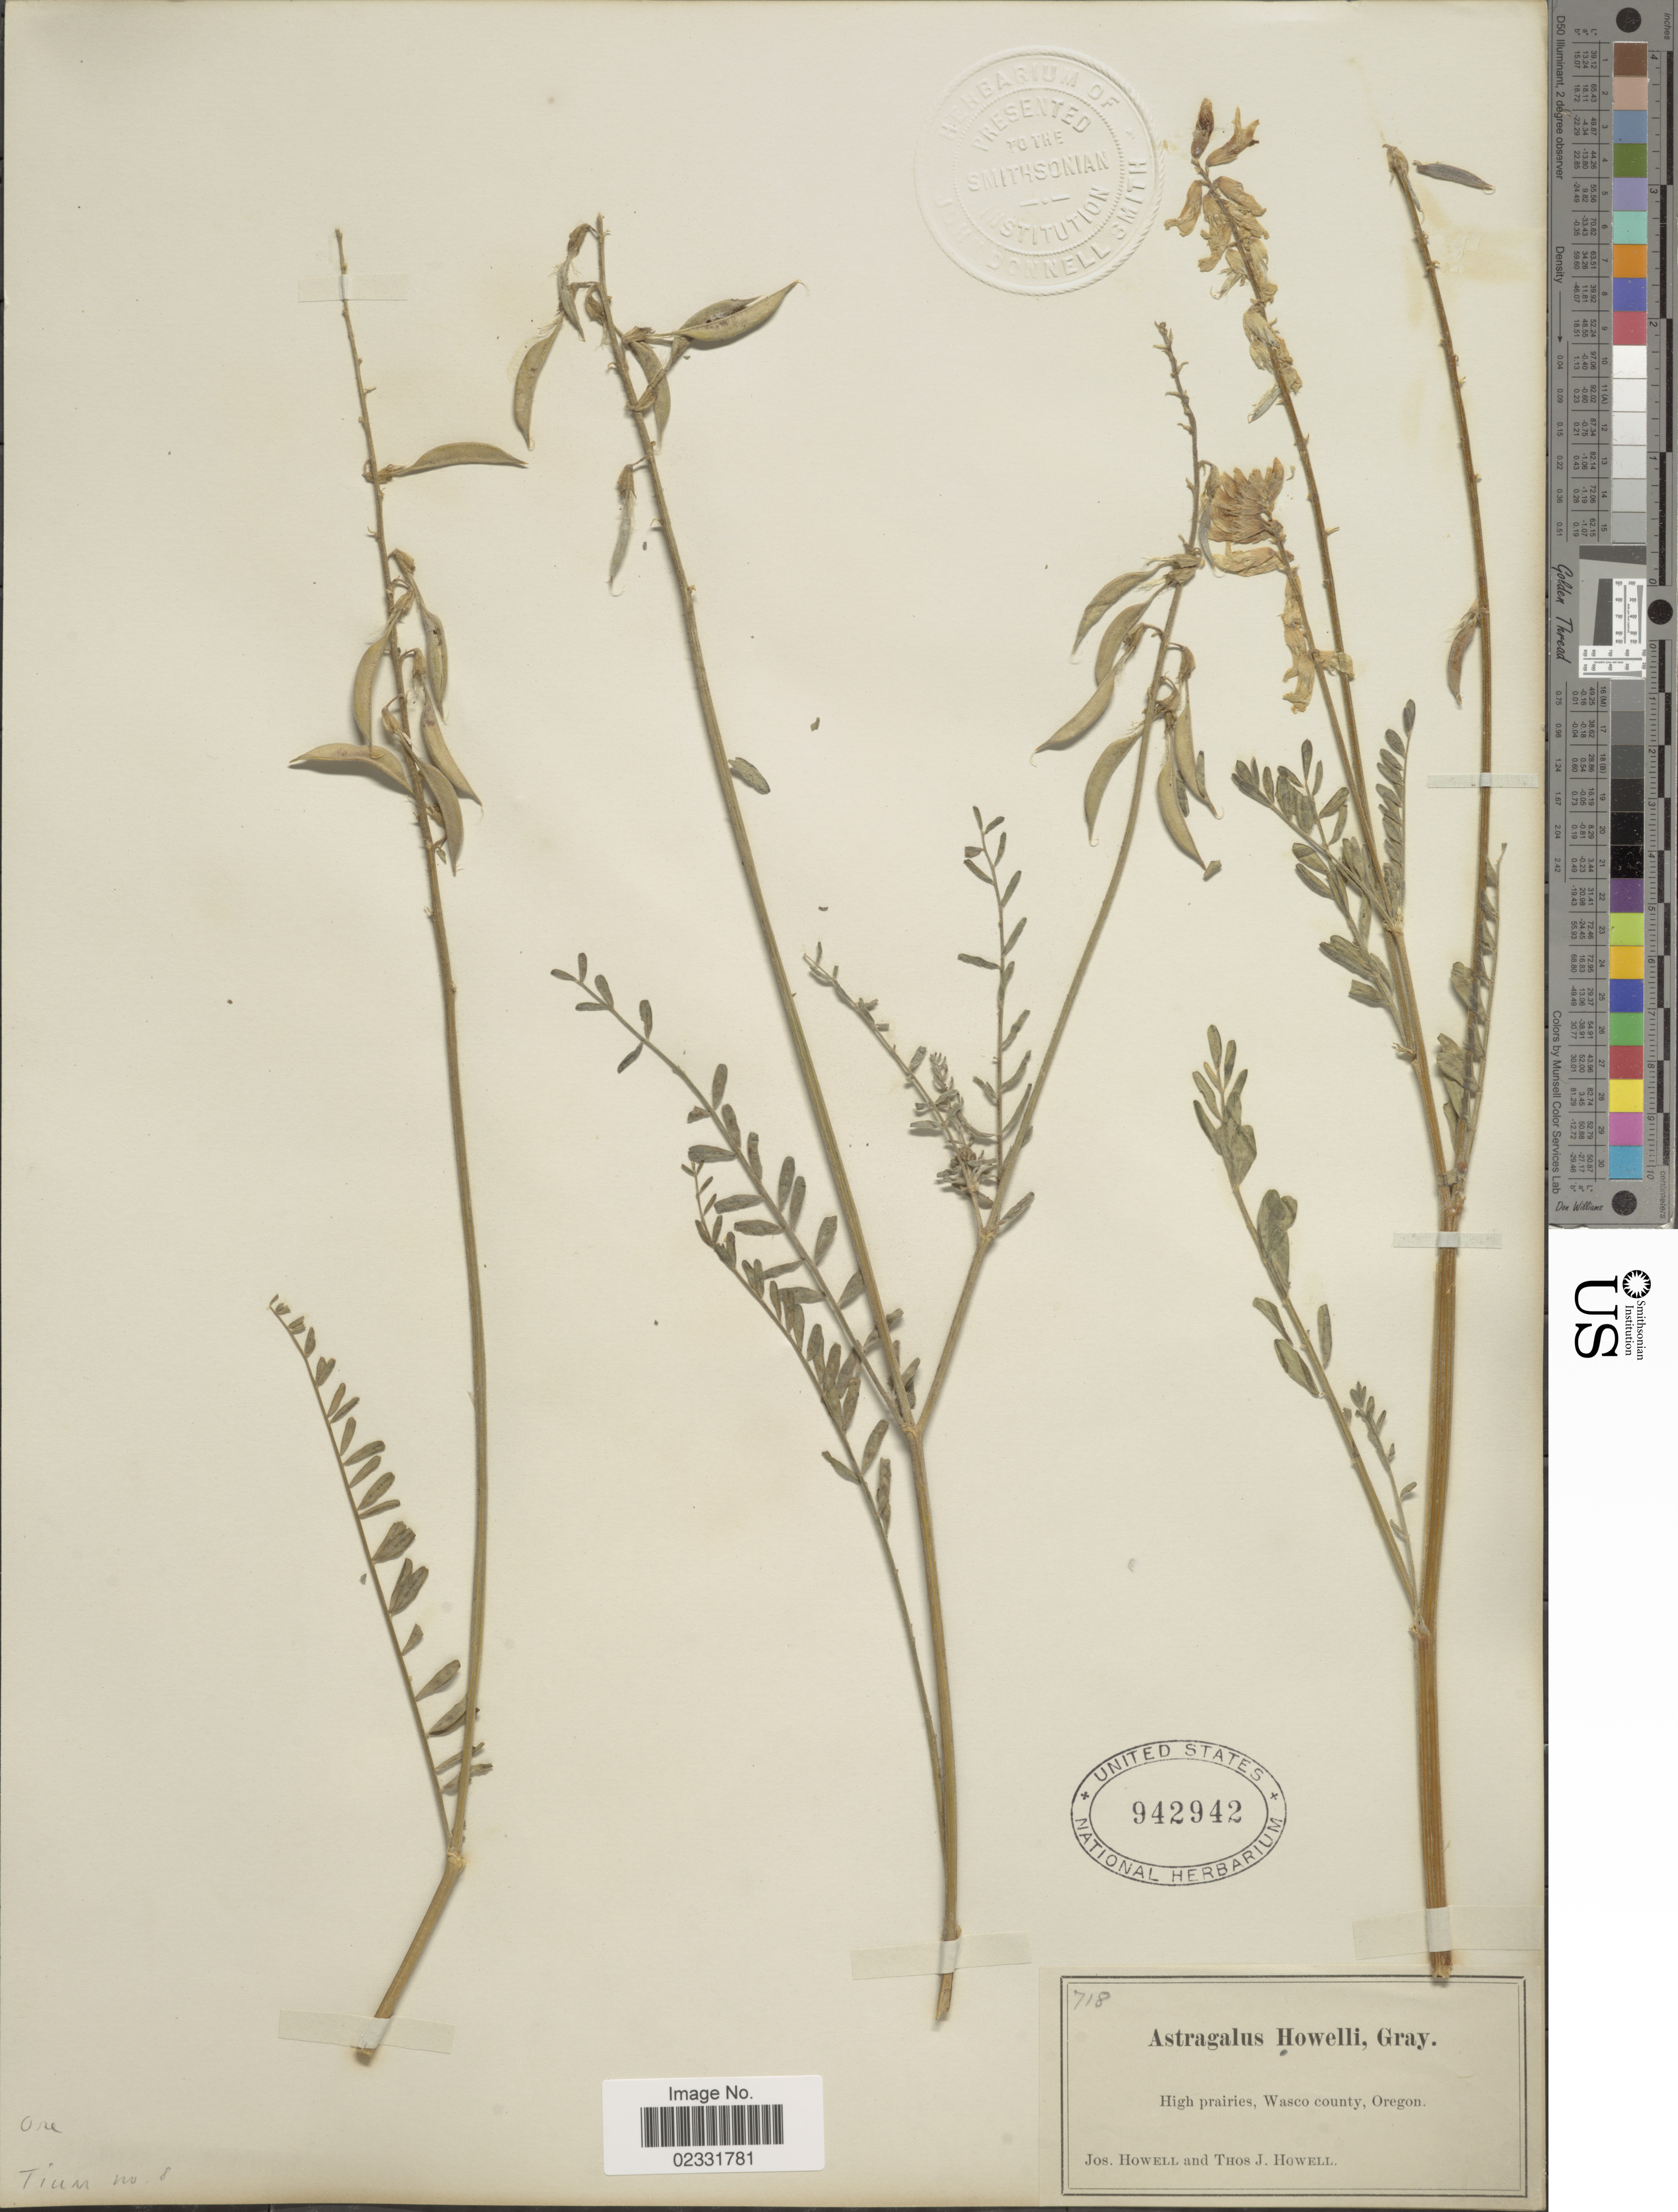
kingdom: Plantae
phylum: Tracheophyta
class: Magnoliopsida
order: Fabales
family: Fabaceae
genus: Astragalus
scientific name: Astragalus howellii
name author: A. Gray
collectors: J. Howell & T. J. Howell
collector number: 718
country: United States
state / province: Oregon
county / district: Wasco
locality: High prairies, Wasco County.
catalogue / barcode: US 942942